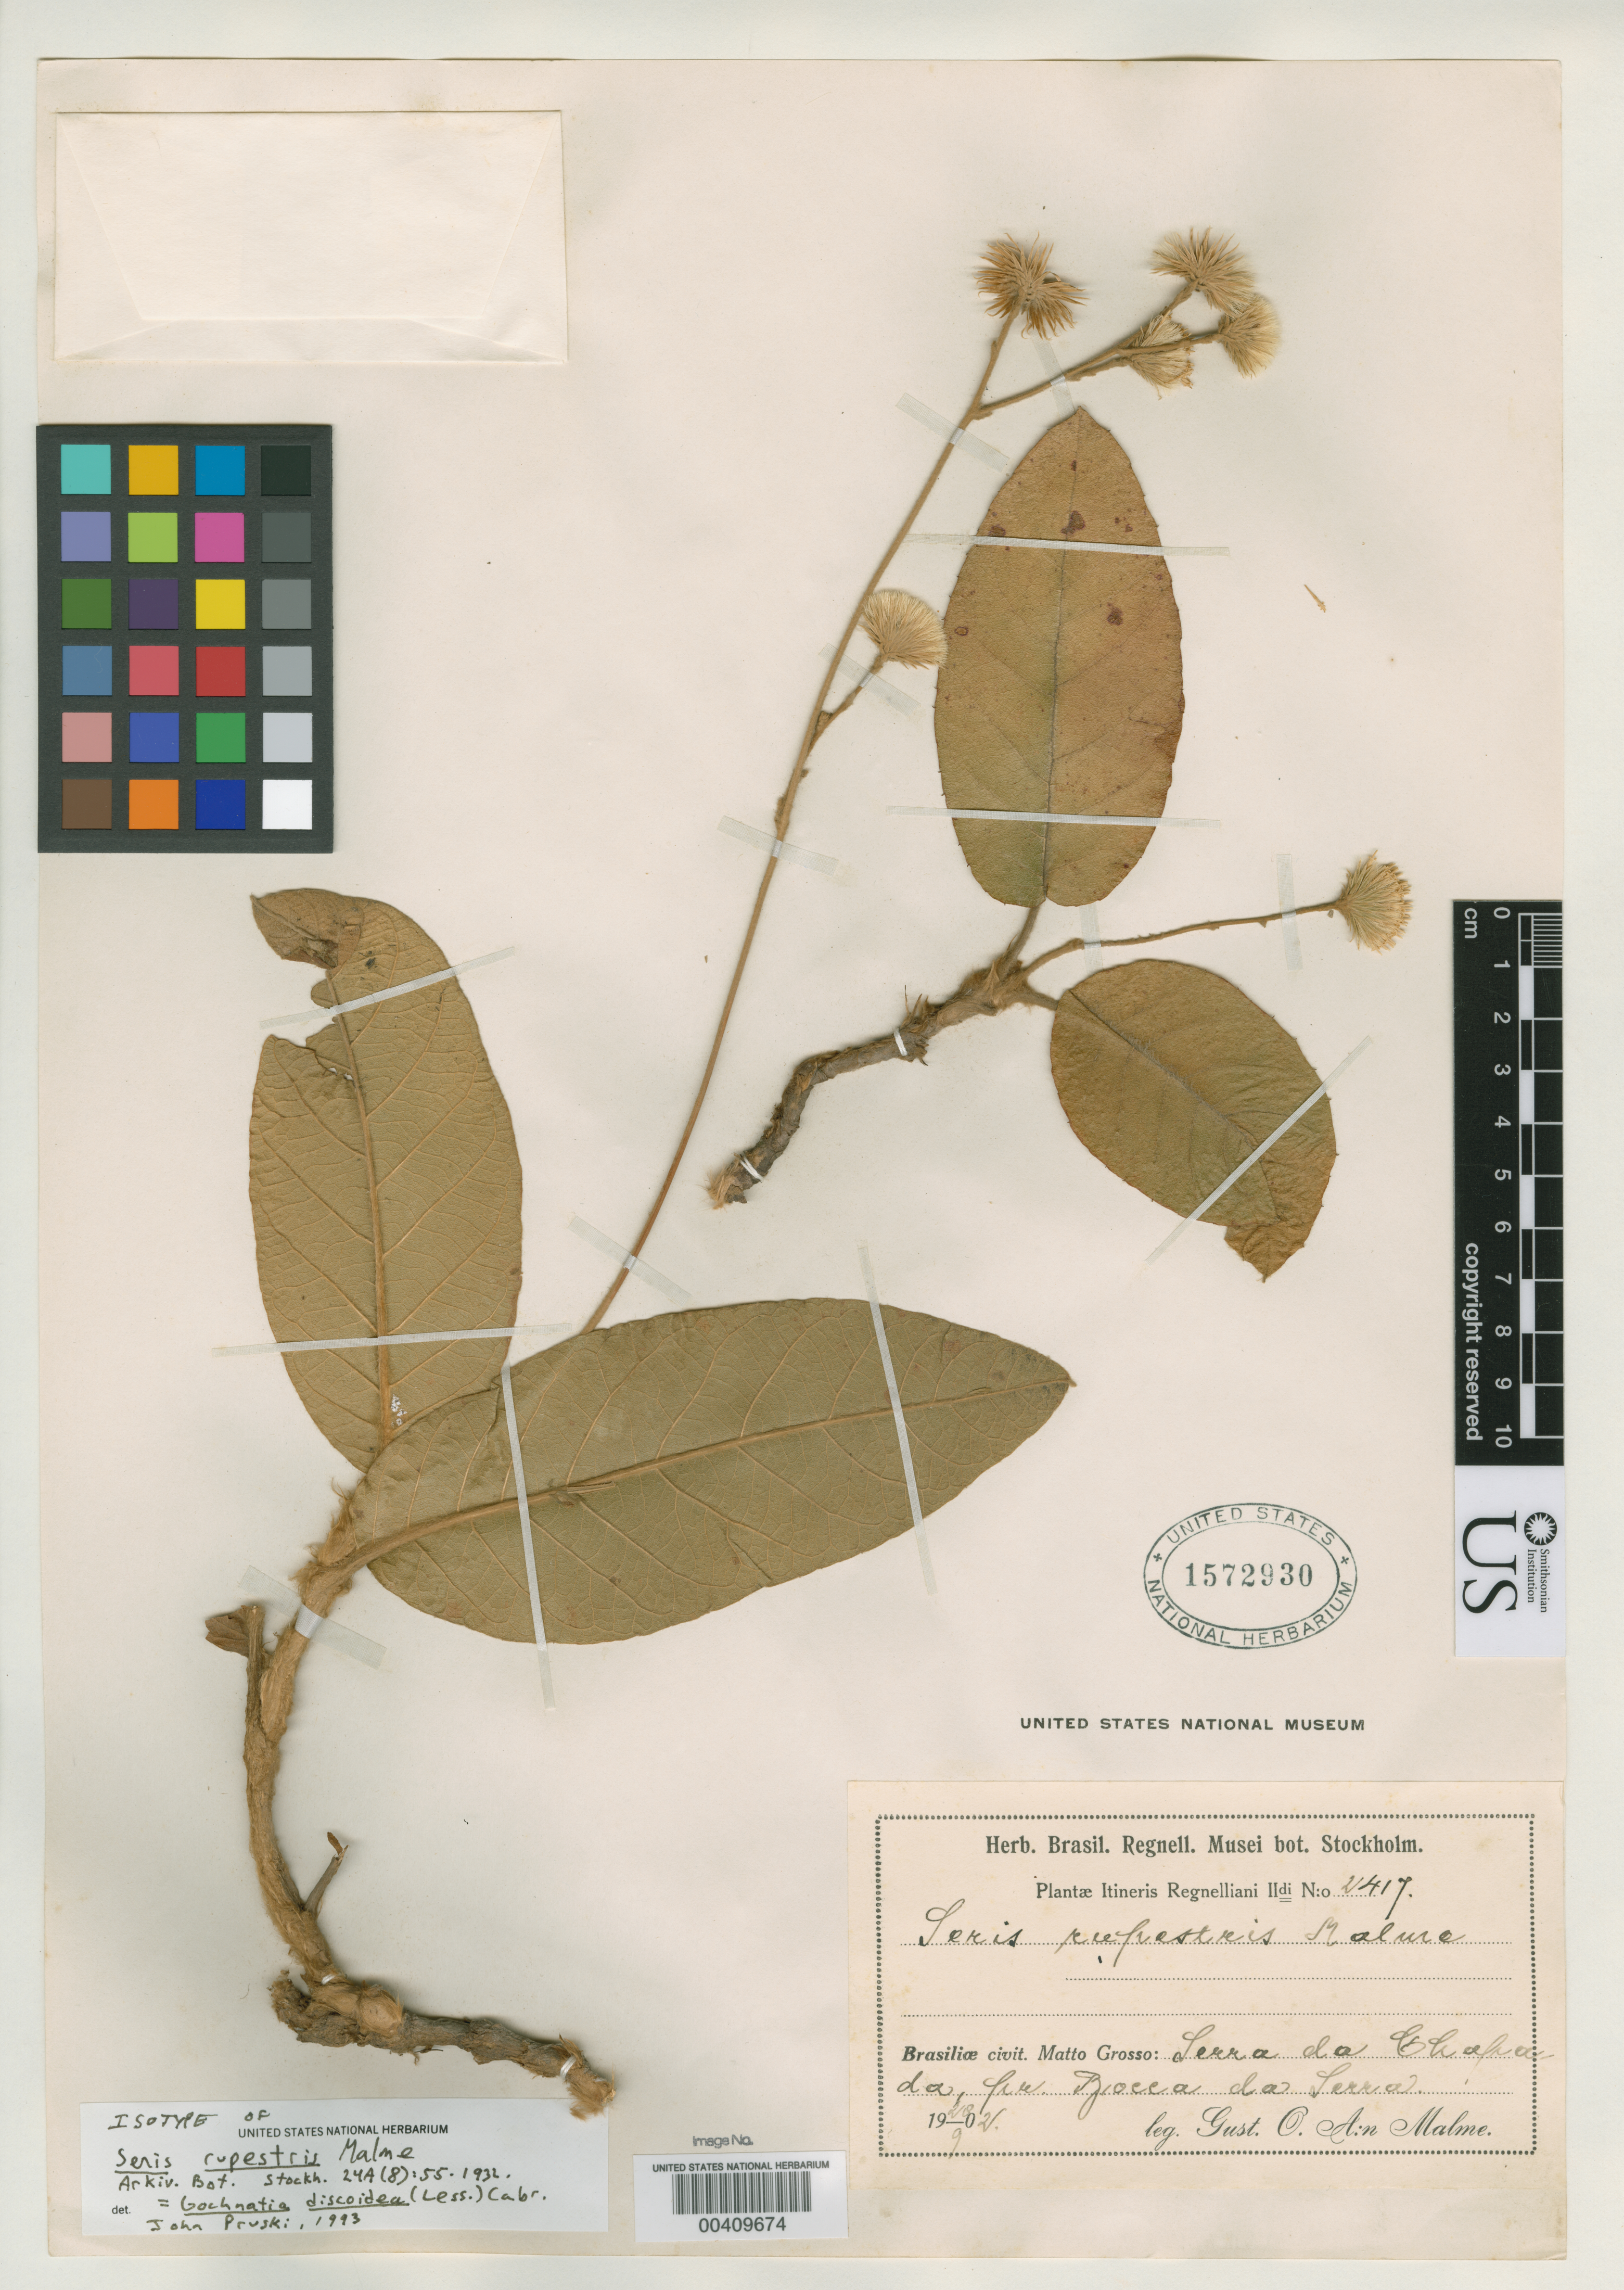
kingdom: Plantae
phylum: Tracheophyta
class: Magnoliopsida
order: Asterales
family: Asteraceae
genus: Seris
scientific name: Seris rupestris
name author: Malme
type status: Isotype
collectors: G. O. A. Malme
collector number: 2417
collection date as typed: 08 Feb 1902 to 09 Feb 1902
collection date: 1902-02-08/1902-02-09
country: Brazil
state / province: Mato Grosso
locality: Serra da Chapada, Bocca da Serra. [Serra da Chapada, entrance of the mountain range?]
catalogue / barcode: US 1572930